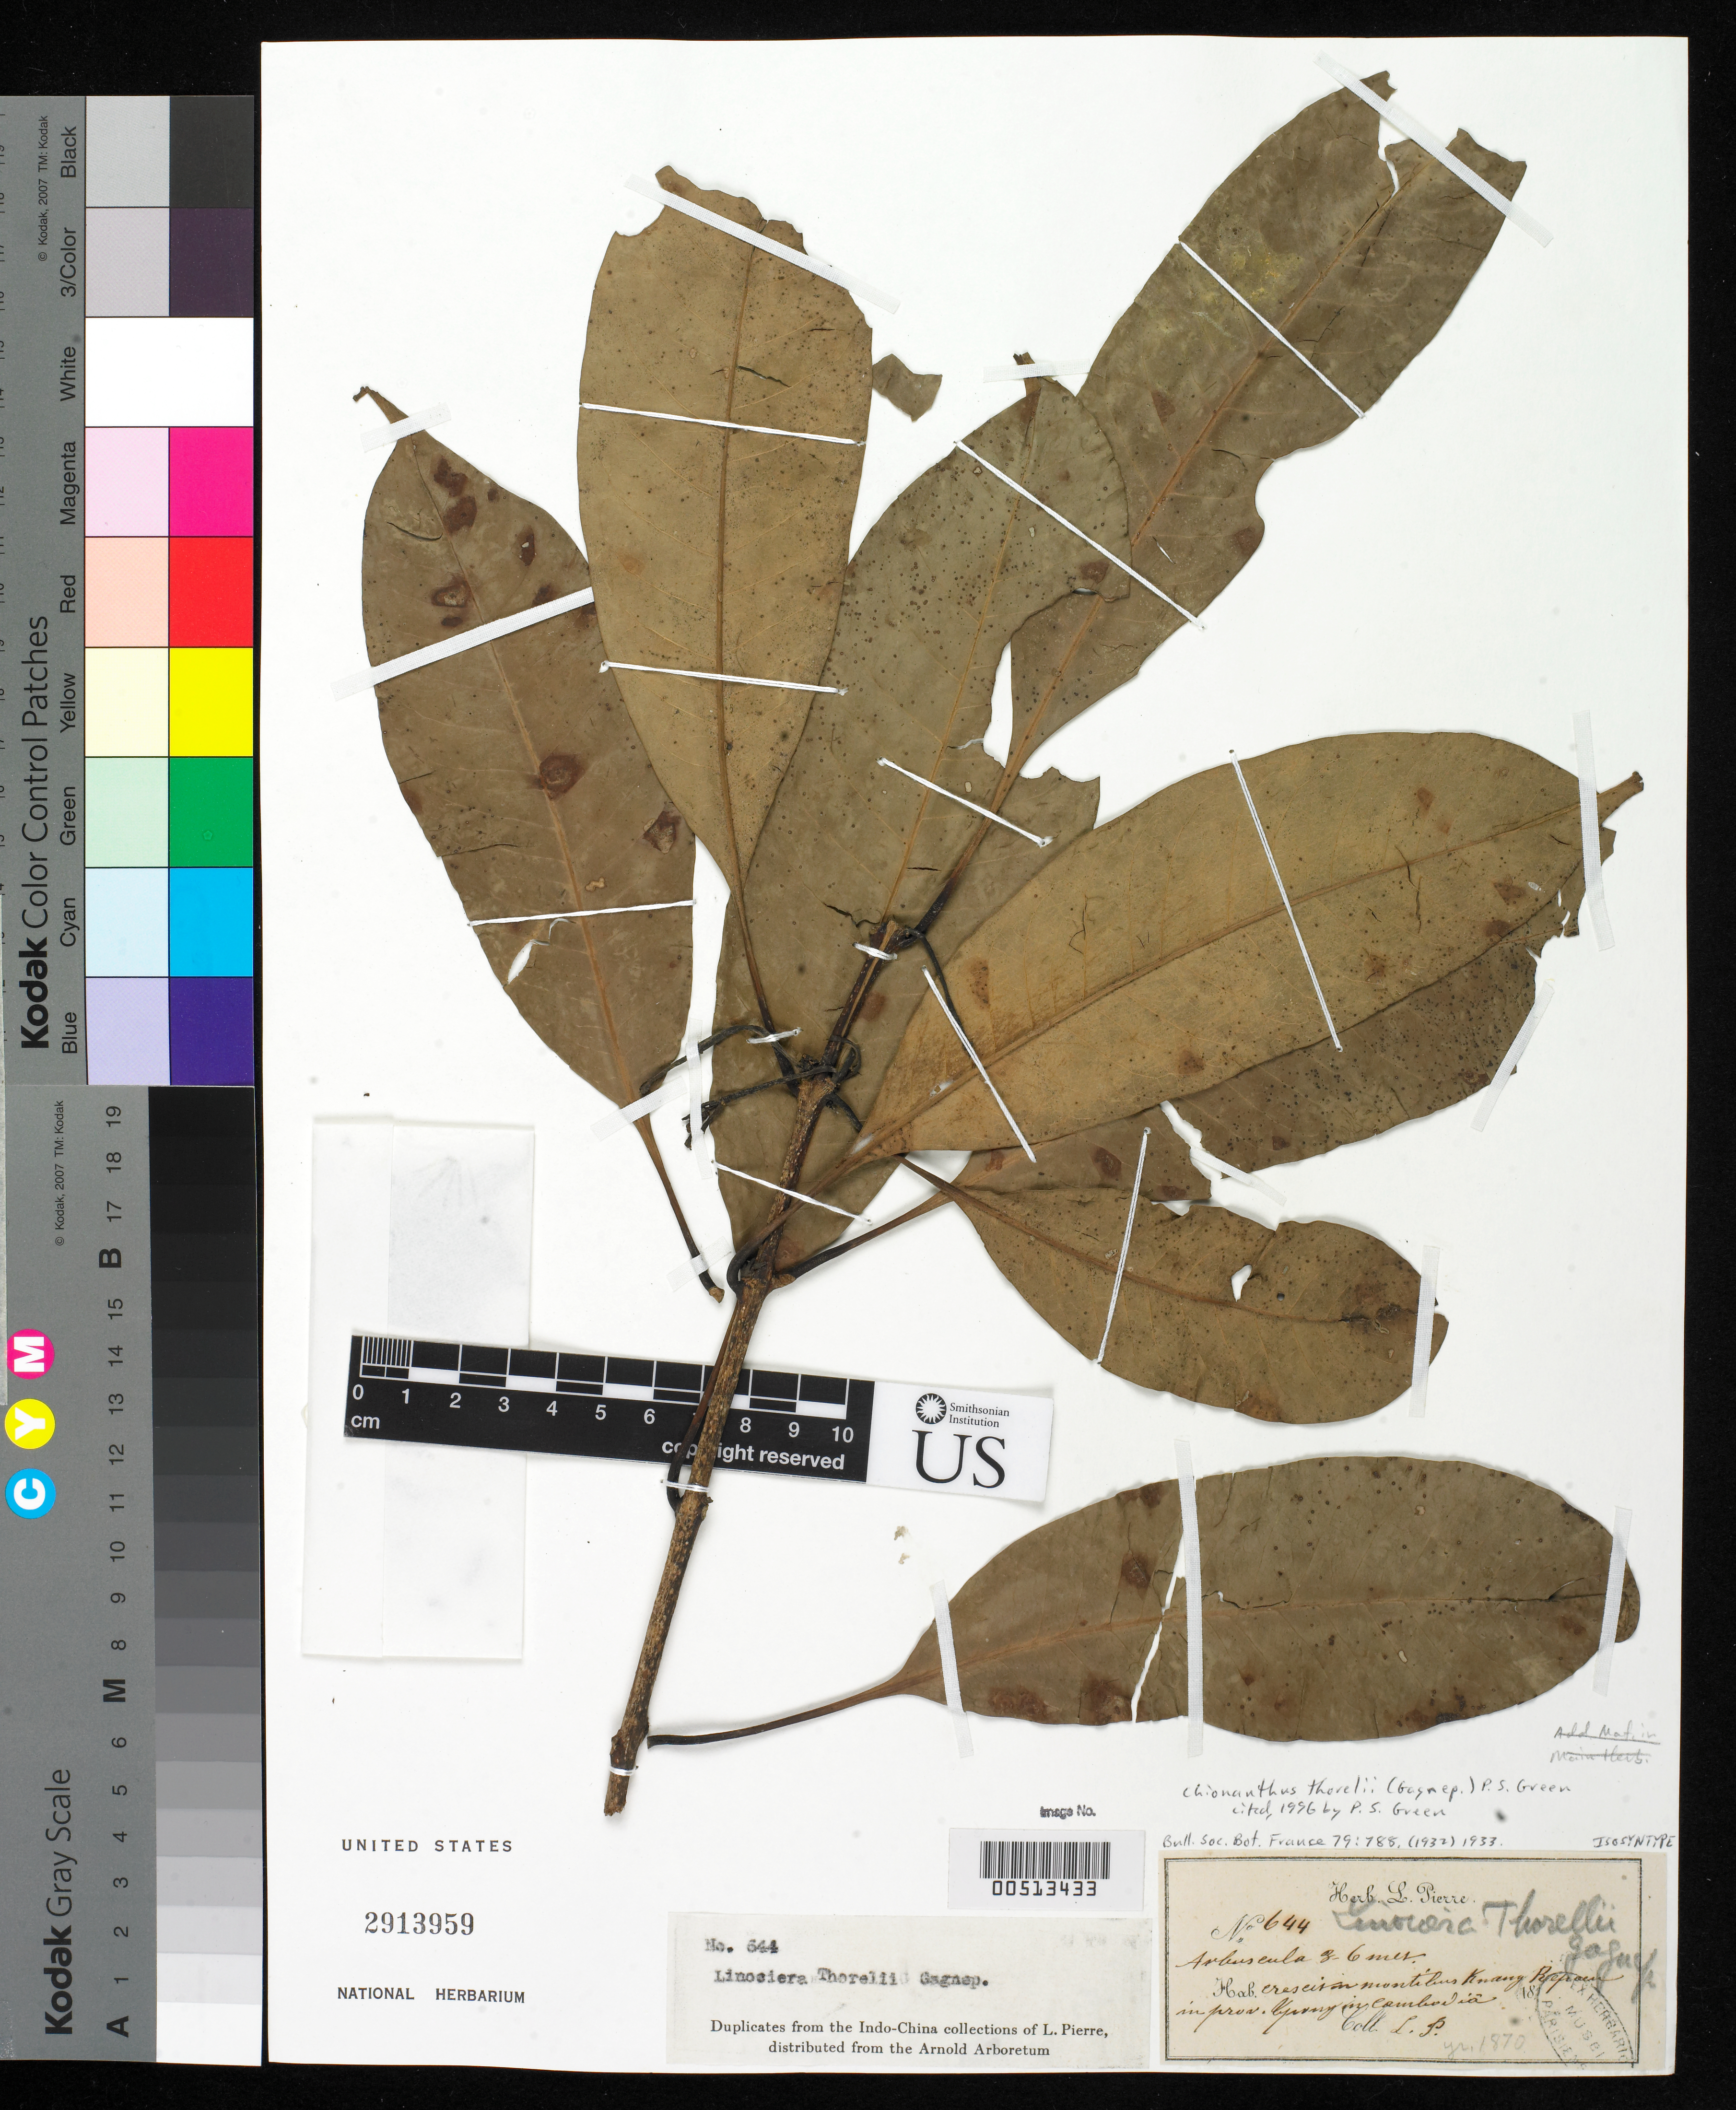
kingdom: Plantae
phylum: Tracheophyta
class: Magnoliopsida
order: Lamiales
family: Oleaceae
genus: Linociera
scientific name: Linociera thorelii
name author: Gagnep.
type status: Isosyntype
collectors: J. Pierre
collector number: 644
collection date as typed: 1870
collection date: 1870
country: Cambodia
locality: Crescit montibus Knang-krepeuh in Prov. Tpong.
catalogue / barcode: US 2913959